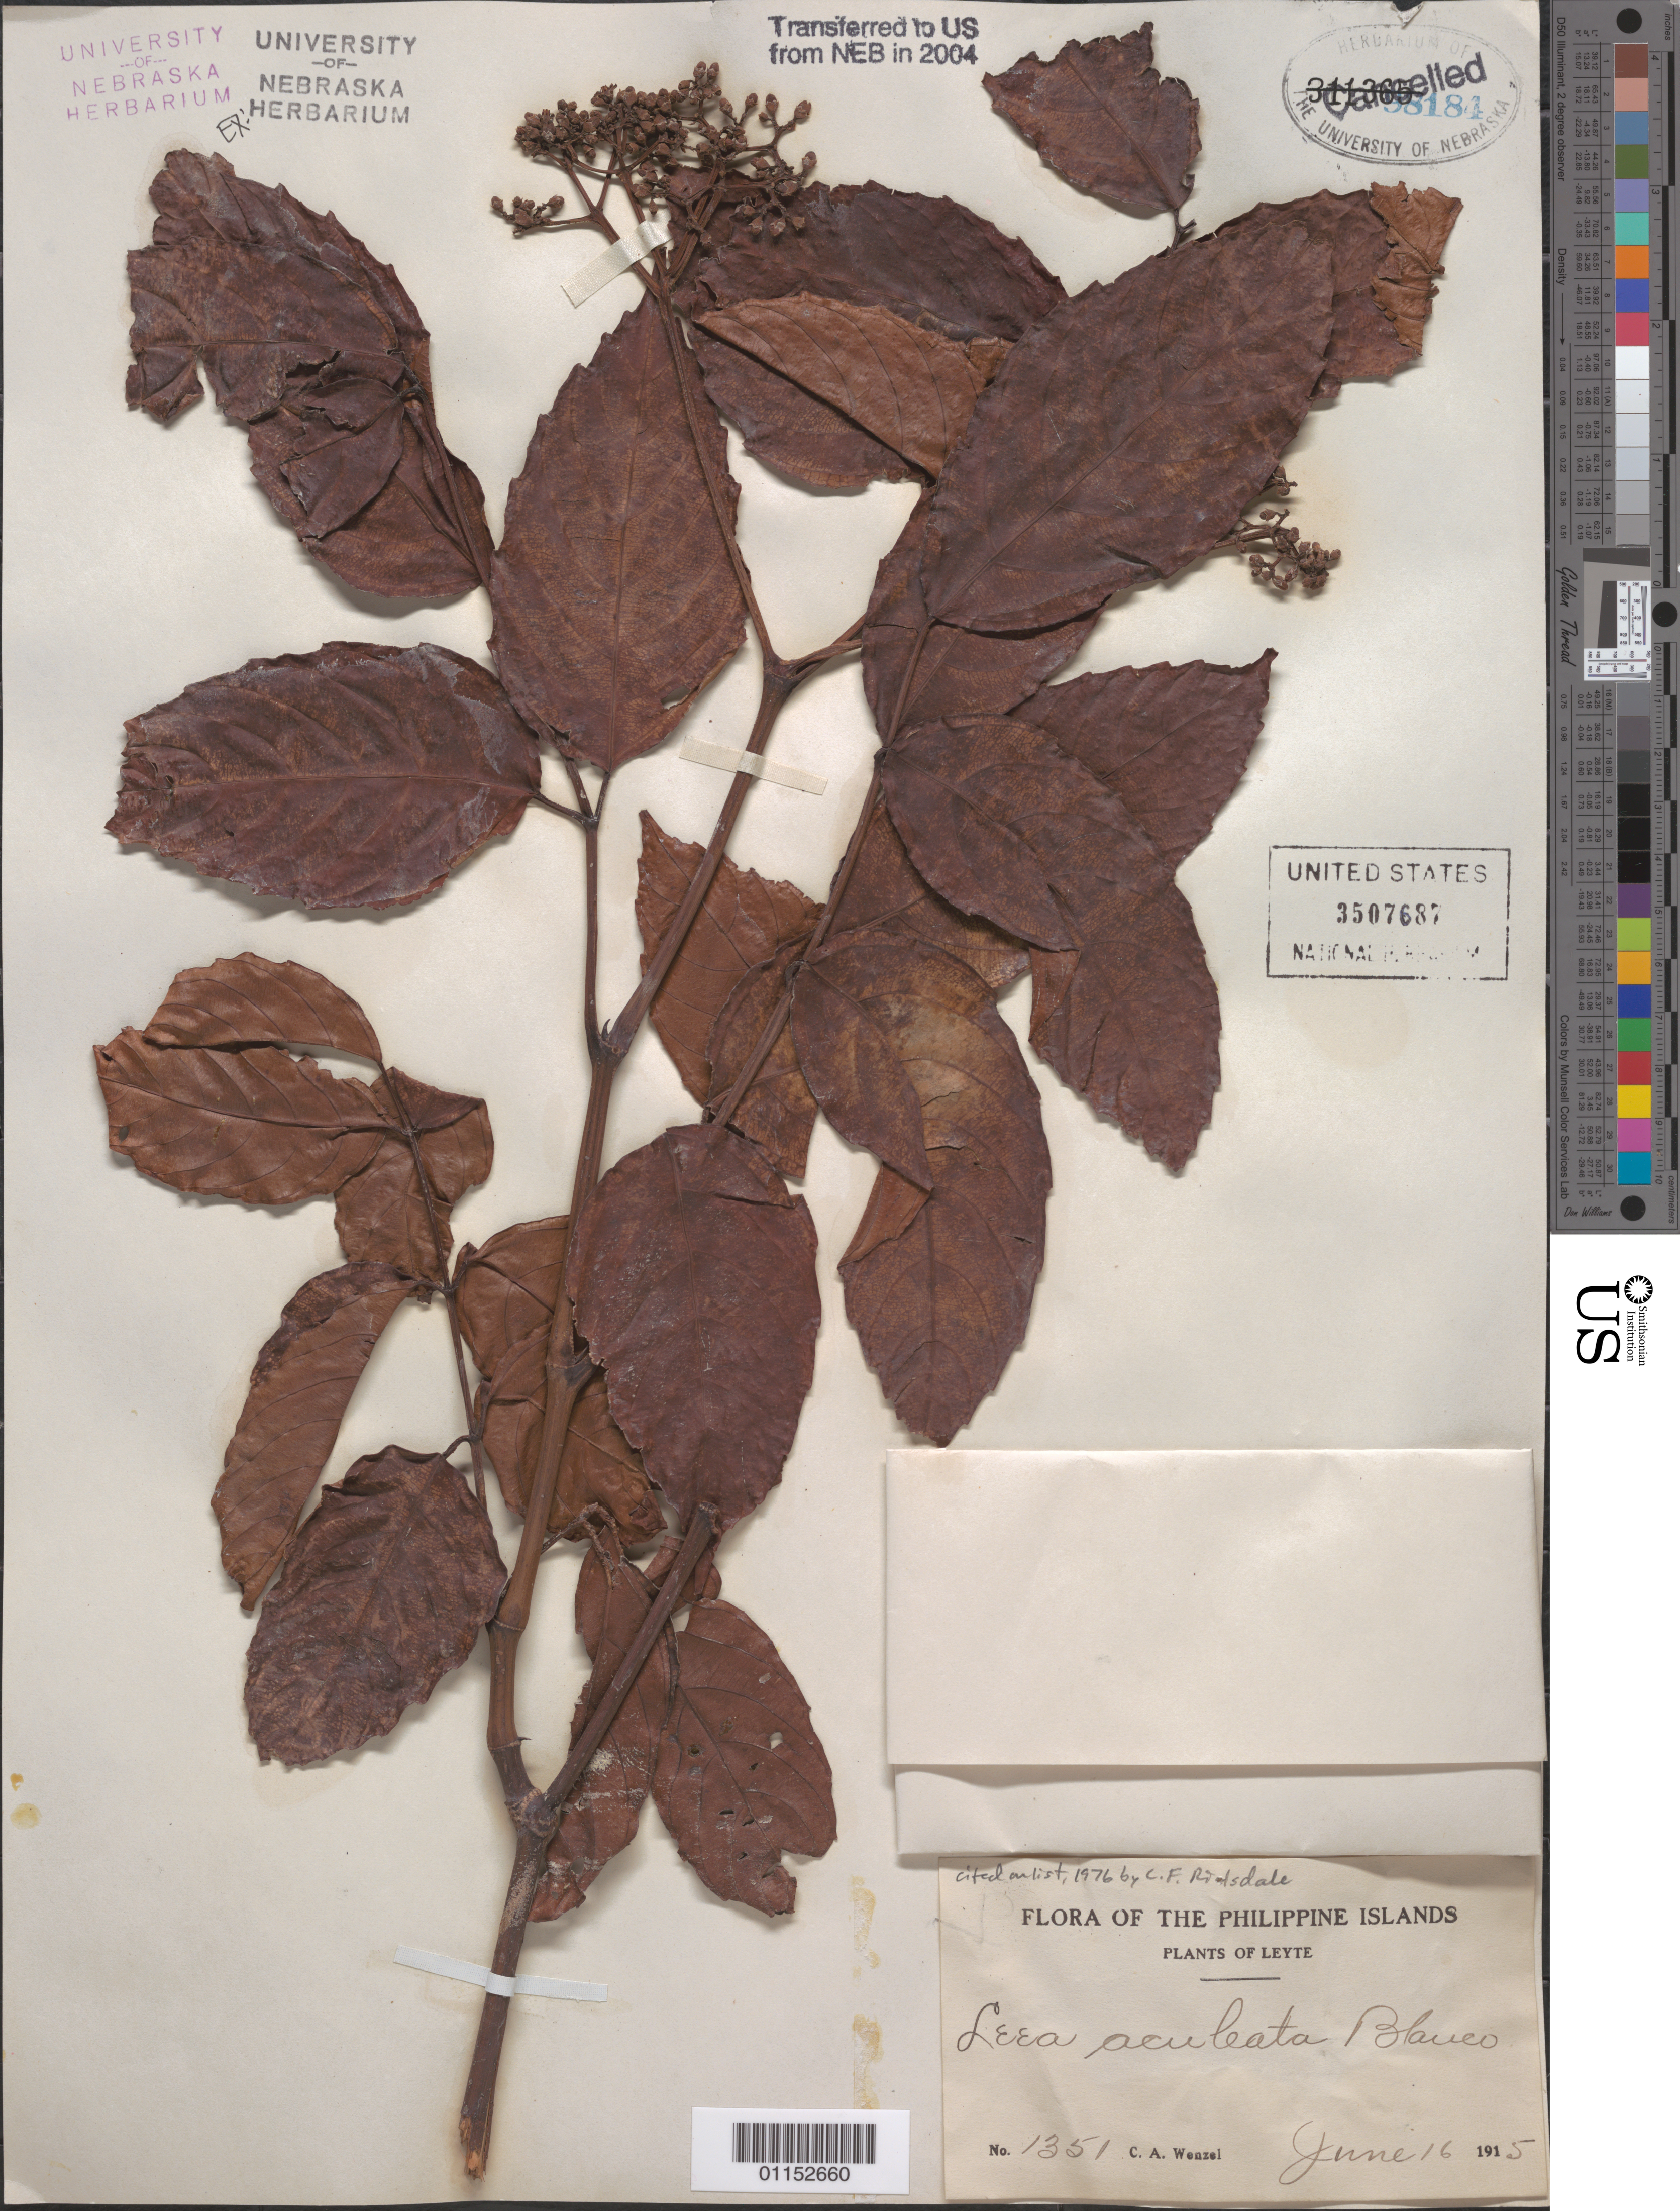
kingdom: Plantae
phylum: Tracheophyta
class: Magnoliopsida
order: Vitales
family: Vitaceae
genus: Leea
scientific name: Leea aculeata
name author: Blume ex Spreng.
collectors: C. Wenzel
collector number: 1351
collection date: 1915-06-16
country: Philippines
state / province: Eastern Visayas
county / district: Leyte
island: Leyte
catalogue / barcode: US 3507687